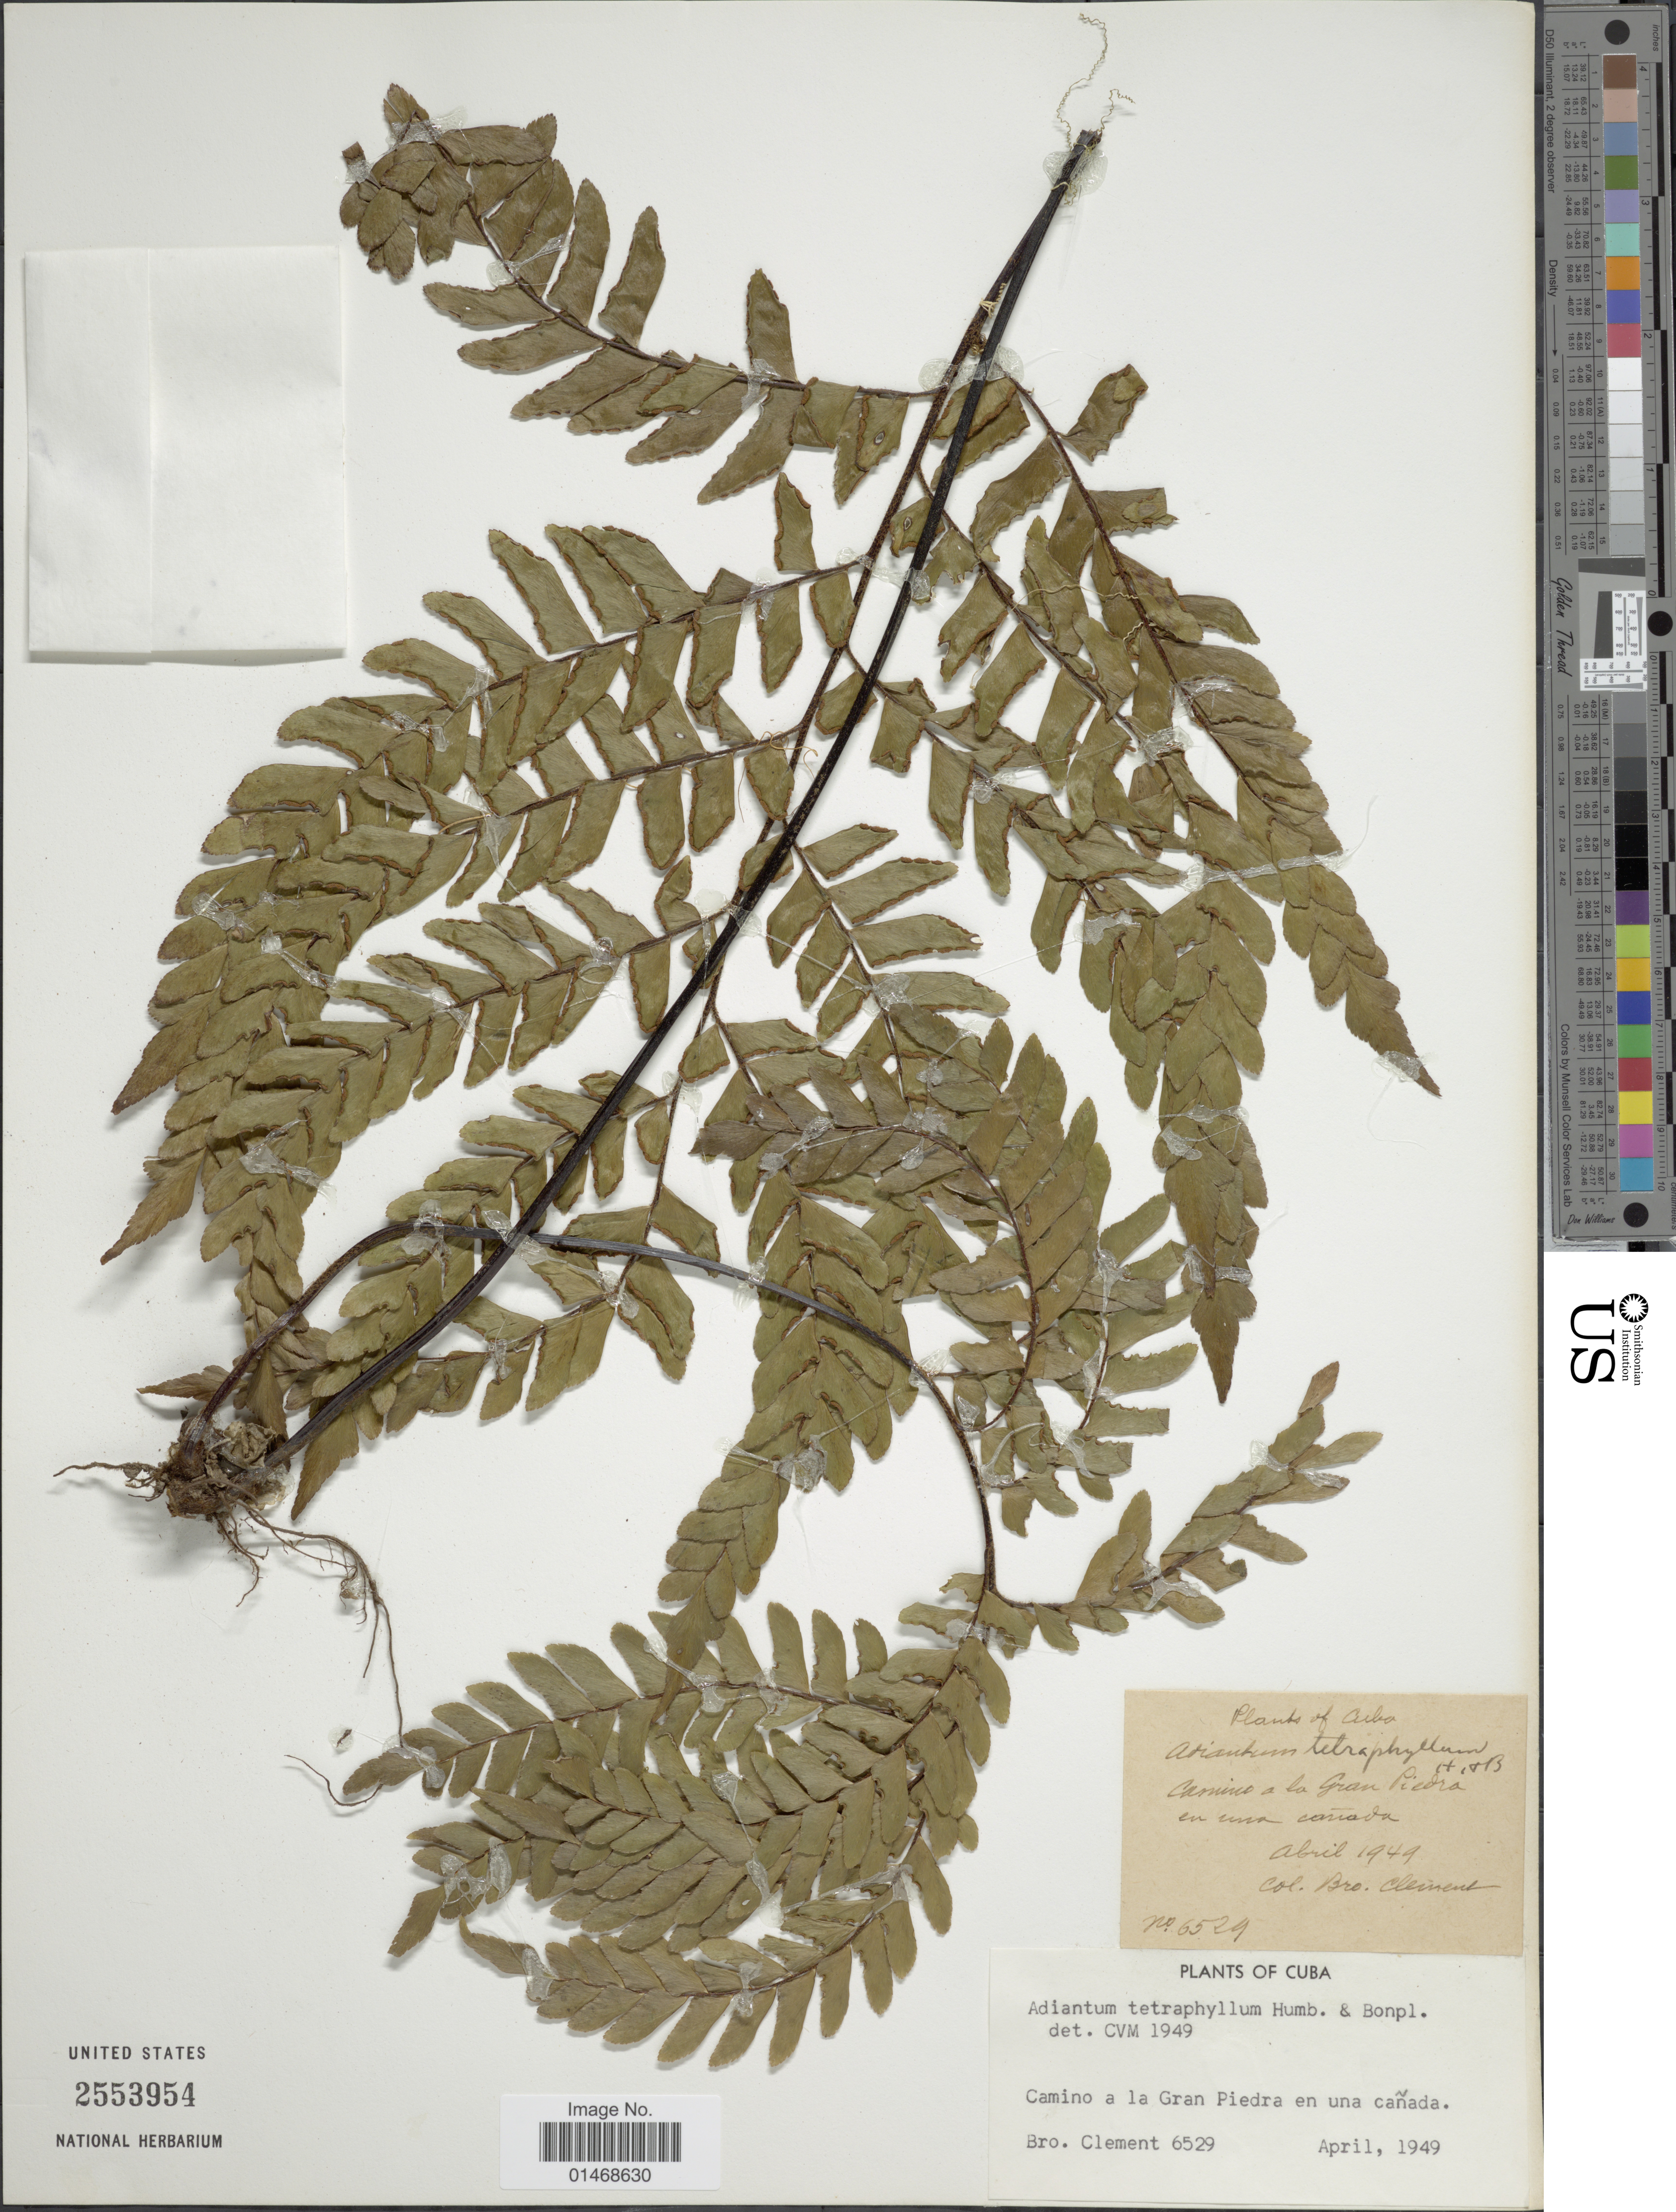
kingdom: Plantae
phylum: Tracheophyta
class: Polypodiopsida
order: Polypodiales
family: Pteridaceae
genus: Adiantum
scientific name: Adiantum cubense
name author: Hook.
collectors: Bro. Clemente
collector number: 6529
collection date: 1949-04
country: Cuba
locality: Camino a la GRan Piedra en una cañada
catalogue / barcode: US 2553954